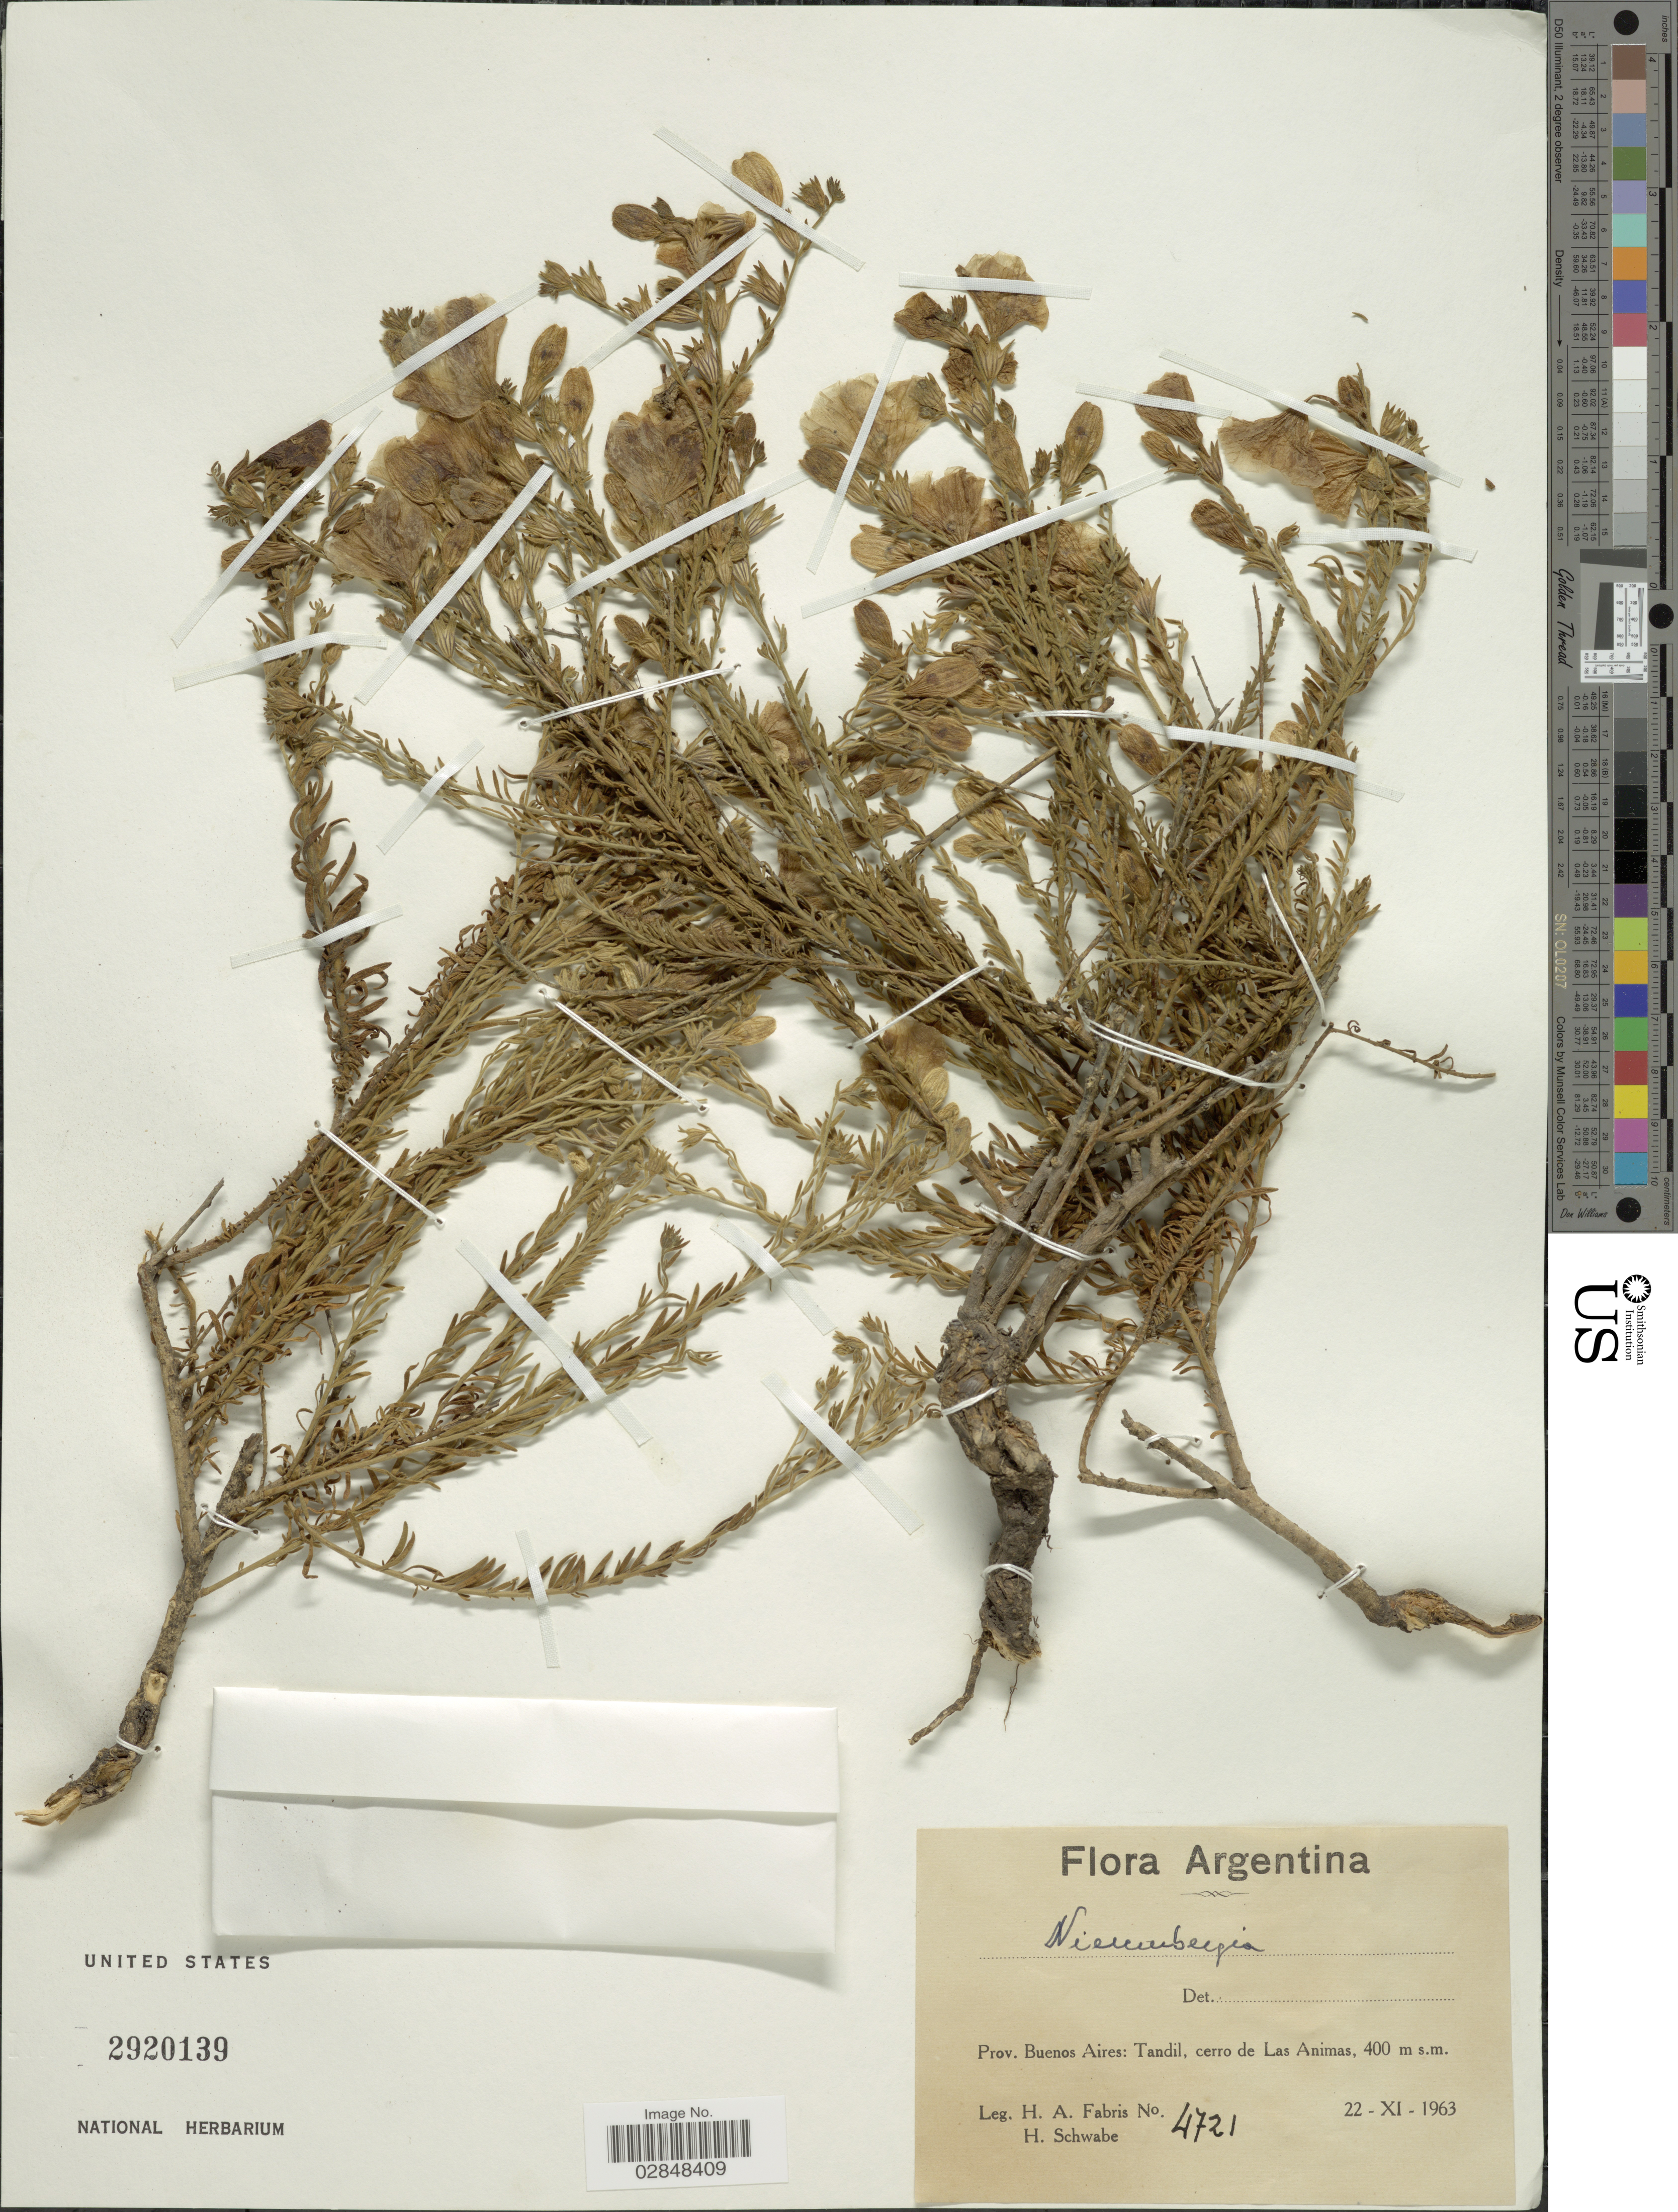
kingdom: Plantae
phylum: Tracheophyta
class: Magnoliopsida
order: Solanales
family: Solanaceae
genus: Nierembergia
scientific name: Nierembergia sp.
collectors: H. A. Fabris & H. Schwabe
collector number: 4721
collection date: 1963-11-22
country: Argentina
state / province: Buenos Aires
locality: Tandil, cerro de Las Animas.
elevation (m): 400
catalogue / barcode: US 2920139